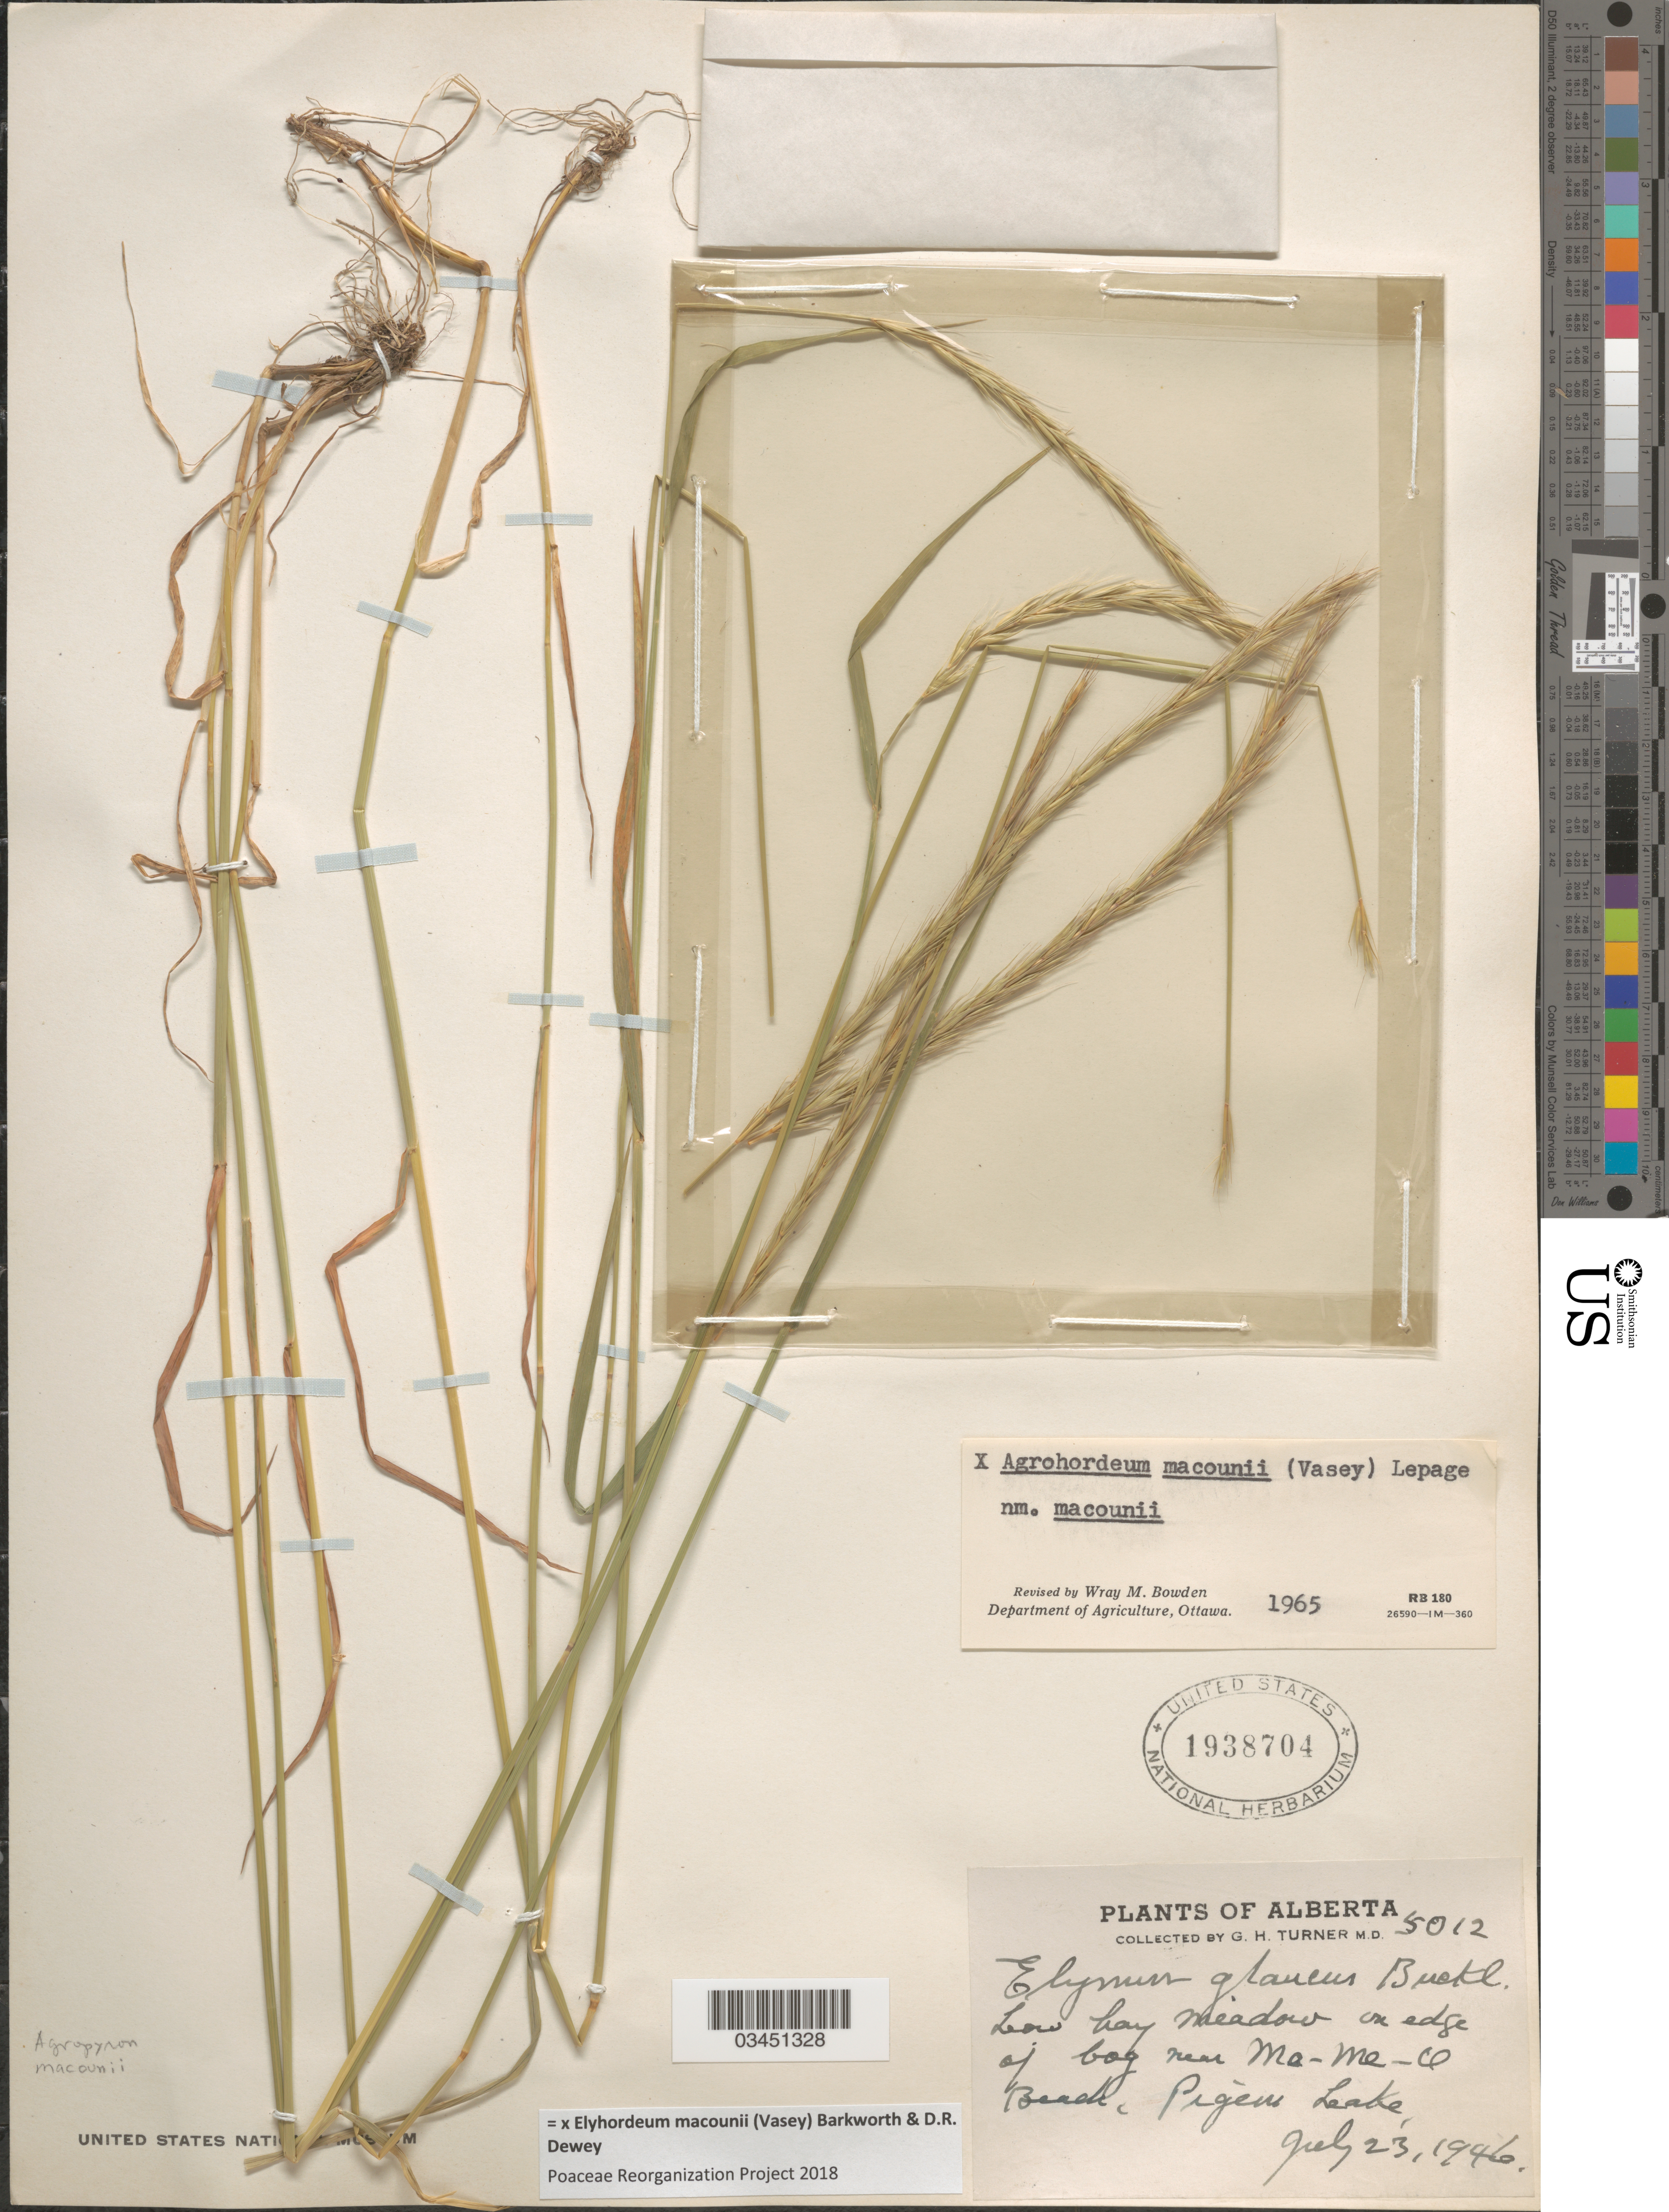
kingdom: Plantae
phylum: Tracheophyta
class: Liliopsida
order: Poales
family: Poaceae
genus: Elyhordeum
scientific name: x Elyhordeum macounii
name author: (Vasey) Barkworth & Dewey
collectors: G. H. Turner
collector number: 5012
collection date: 1946-07-23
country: Canada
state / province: Alberta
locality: Low hay meadow on edge of bog near Ma-Me-O Beach, Pigeon Lake.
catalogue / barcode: US 1938704